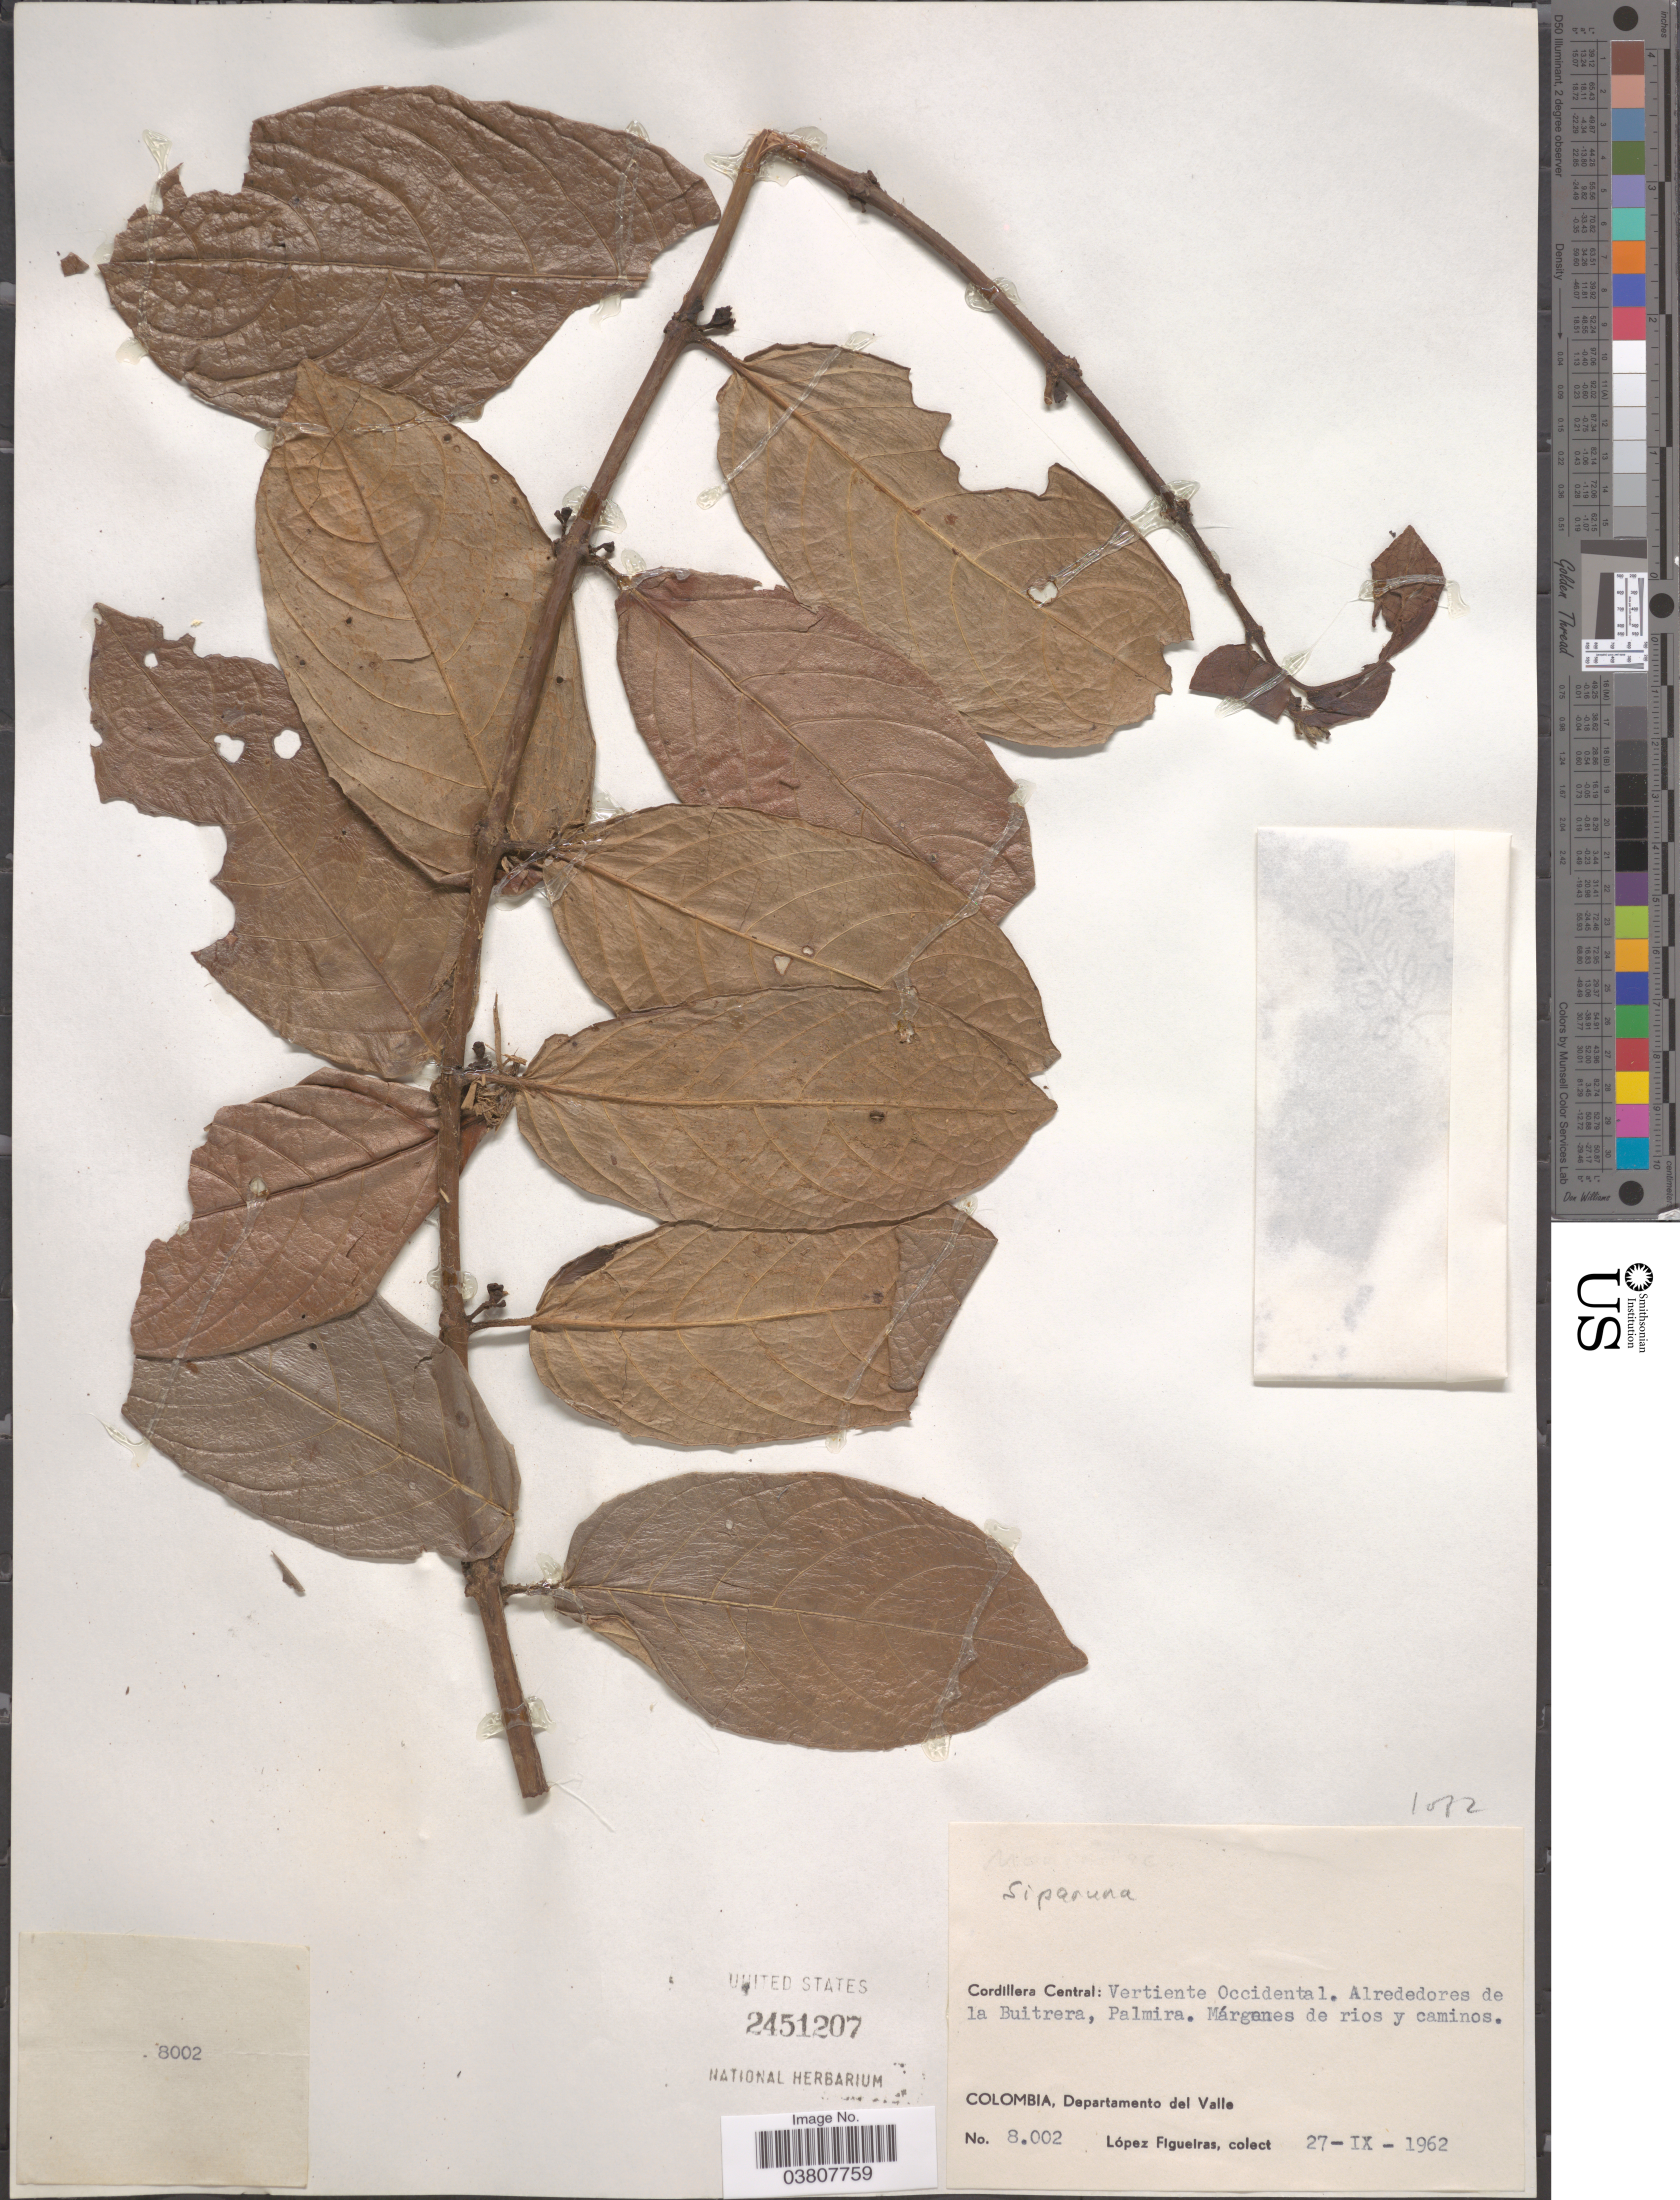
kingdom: Plantae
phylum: Tracheophyta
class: Magnoliopsida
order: Laurales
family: Siparunaceae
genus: Siparuna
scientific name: Siparuna sp.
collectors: M. López Figueiras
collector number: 8002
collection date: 1962-09-27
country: Colombia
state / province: Valle del Cauca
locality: Cordillera Central: Vertiente Occidental. Alrededores de la Buitrera, Palmira. Márgenes de rios y caminos. Departamento del Valle.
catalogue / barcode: US 2451207